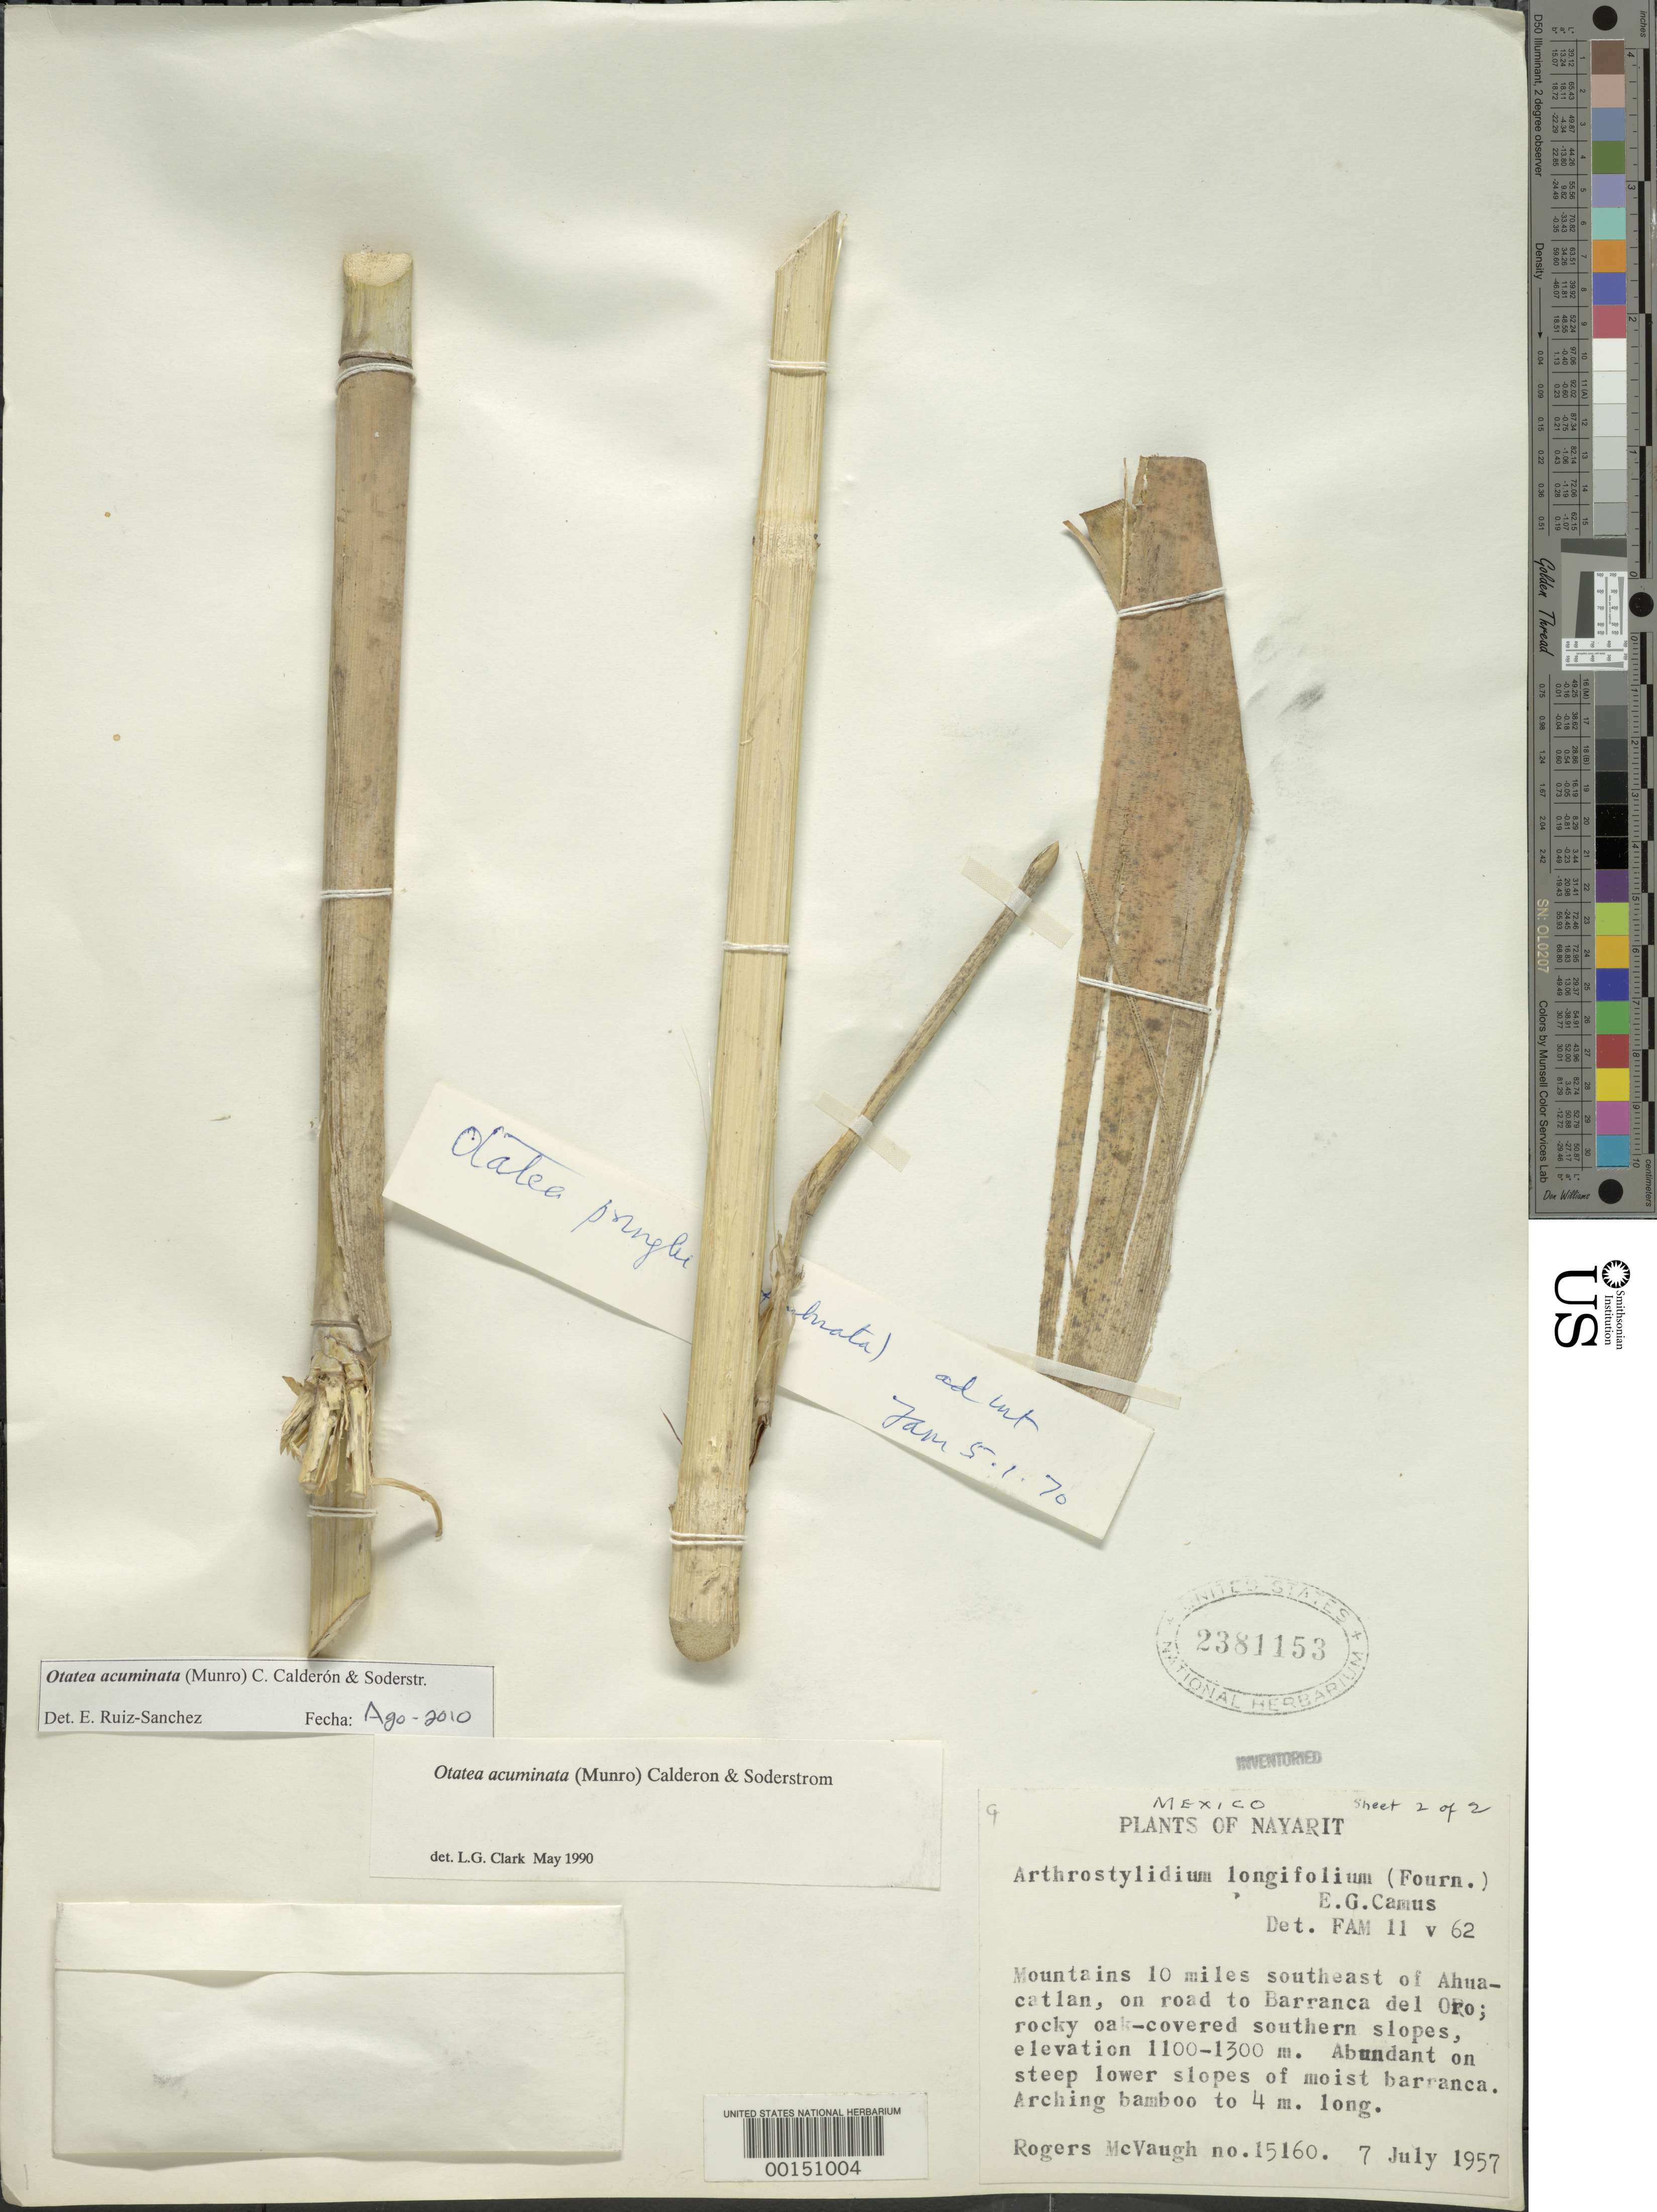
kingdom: Plantae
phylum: Tracheophyta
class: Liliopsida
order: Poales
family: Poaceae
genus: Otatea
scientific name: Otatea acuminata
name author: (Munro) C. E. Calderón & Soderstr.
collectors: R. McVaugh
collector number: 15160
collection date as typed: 07 Jul 1957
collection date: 1957-07-07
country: Mexico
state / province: Nayarit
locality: Ahuacatlan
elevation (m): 1100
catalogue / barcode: US 2381153